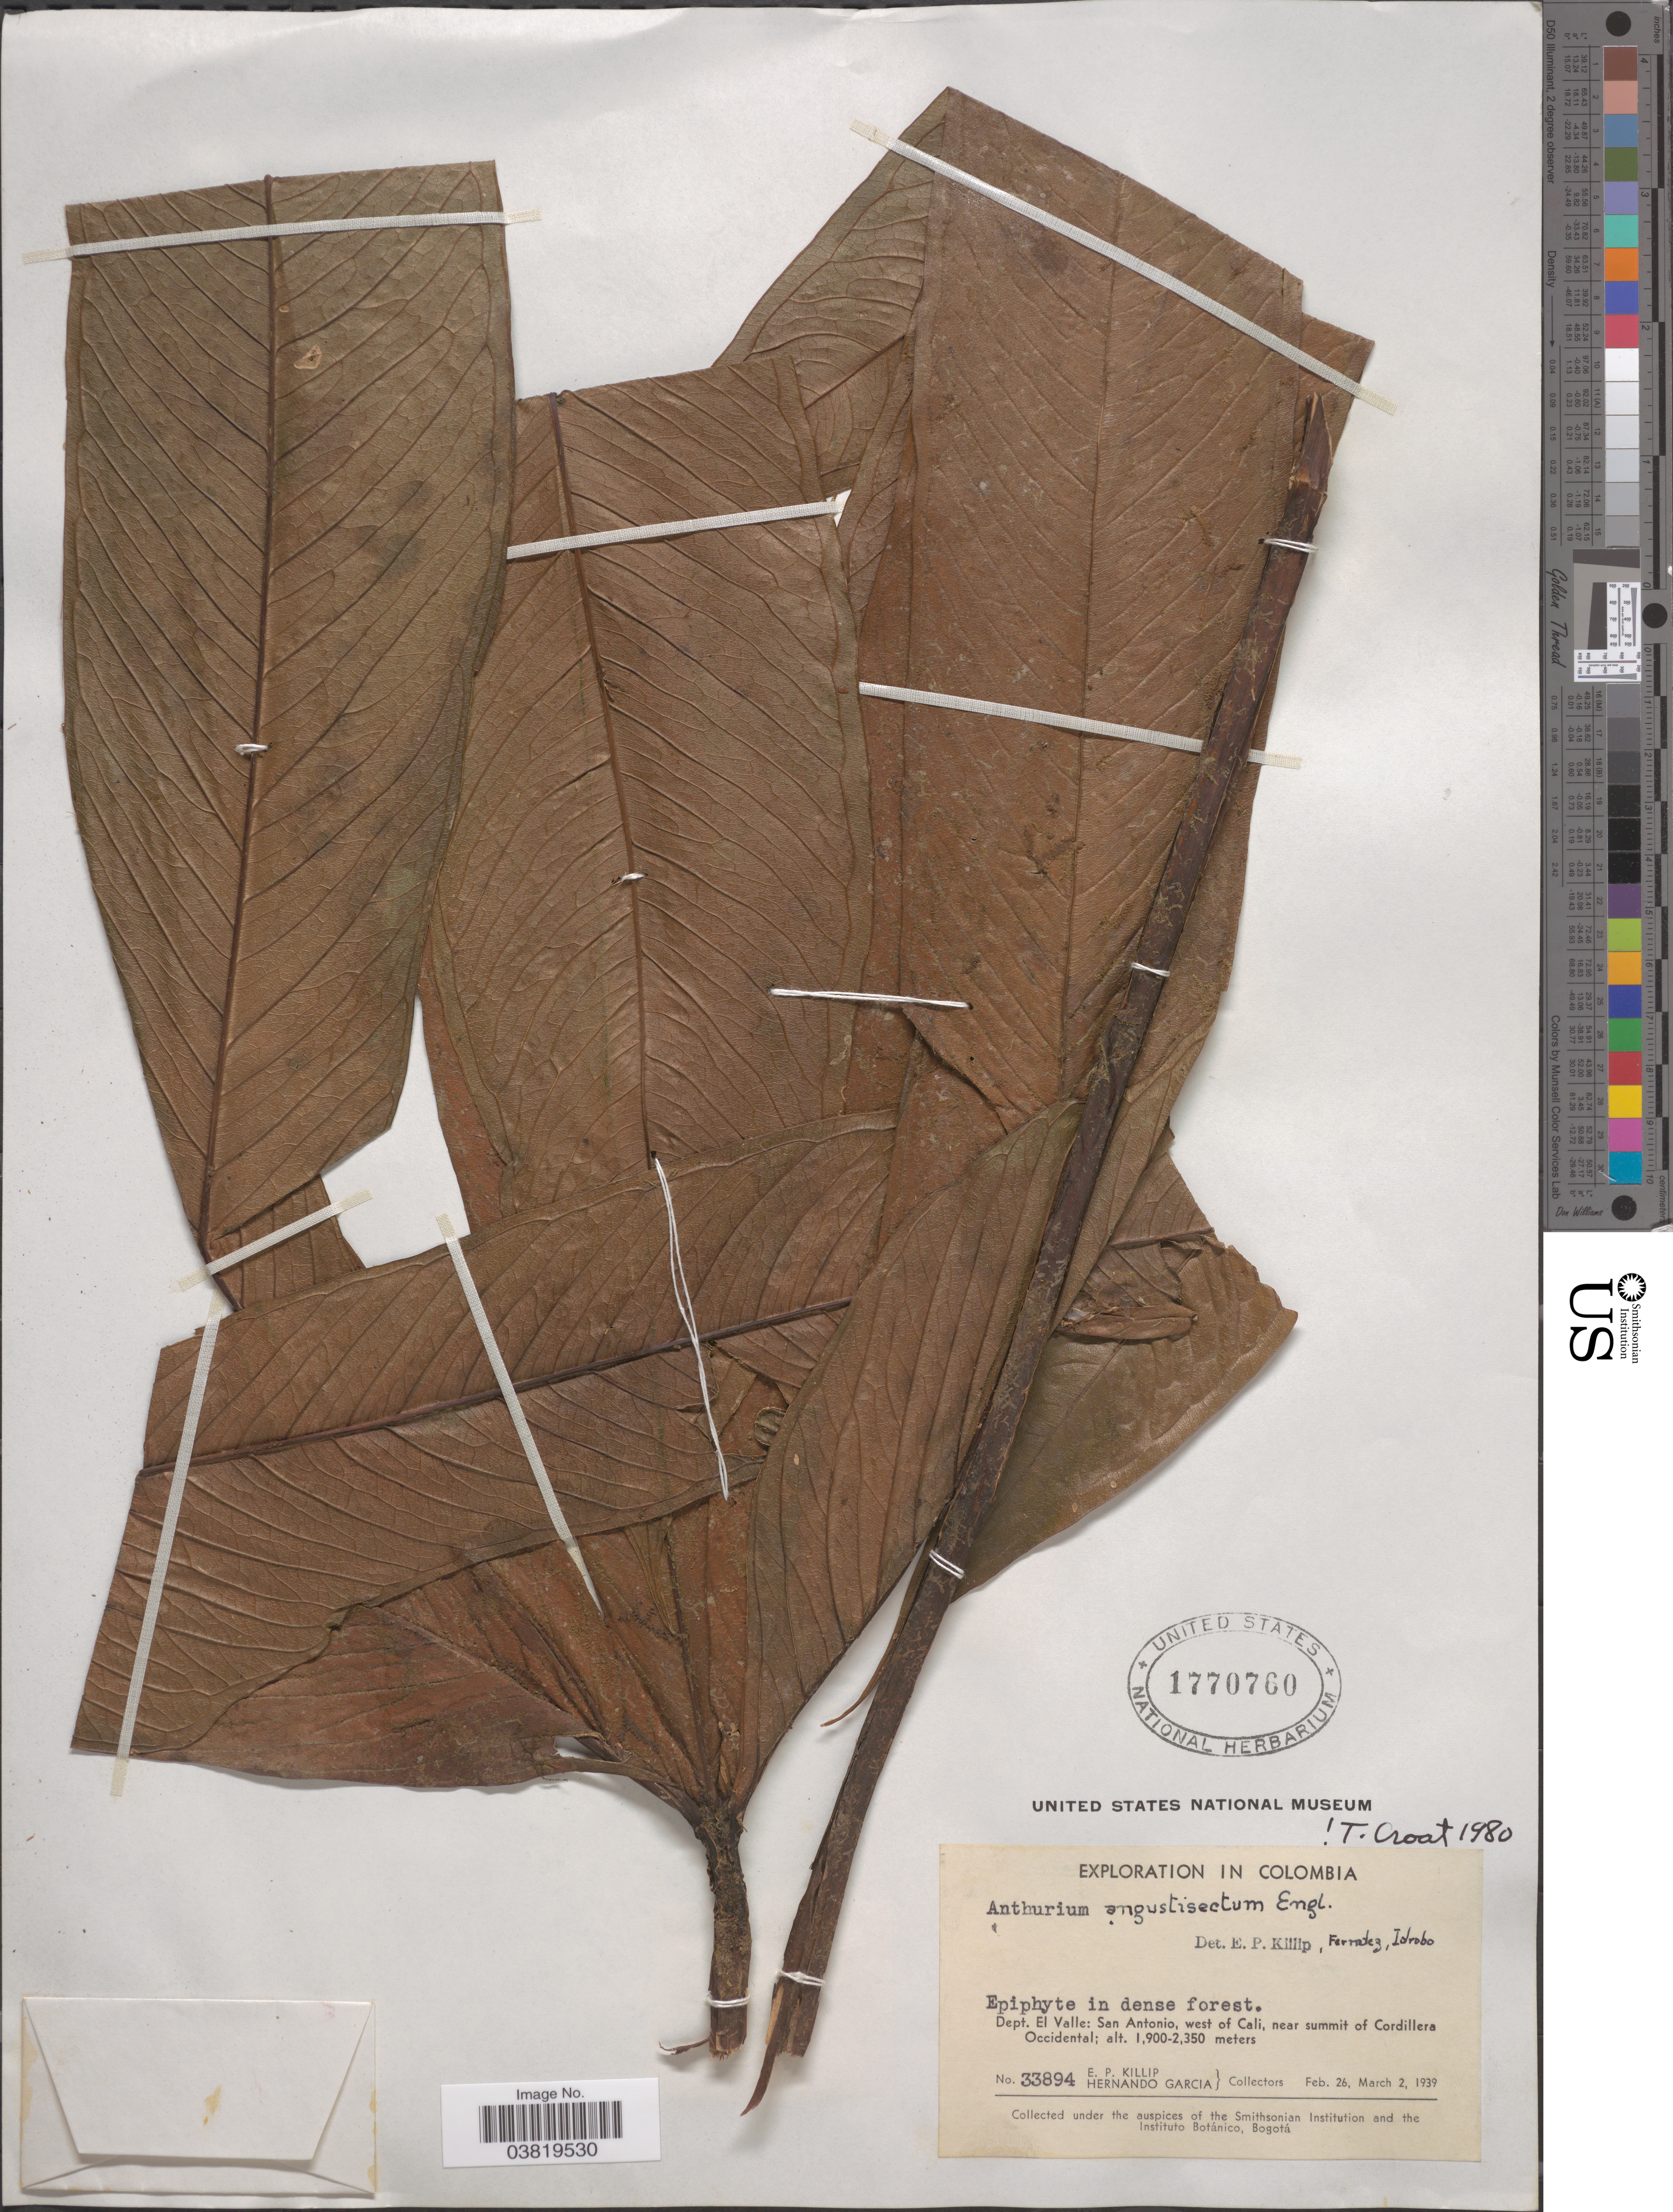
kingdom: Plantae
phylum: Tracheophyta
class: Liliopsida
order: Alismatales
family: Araceae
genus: Anthurium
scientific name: Anthurium angustisectum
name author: Engl.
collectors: E. P. Killip & H. Garcia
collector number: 33894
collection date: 1939-02-26/1939-03-02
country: Colombia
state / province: Valle del Cauca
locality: Dept. El Valle: San Antonio, west of Cali, near summit of Cordillera Occidental.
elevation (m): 1900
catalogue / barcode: US 1770760